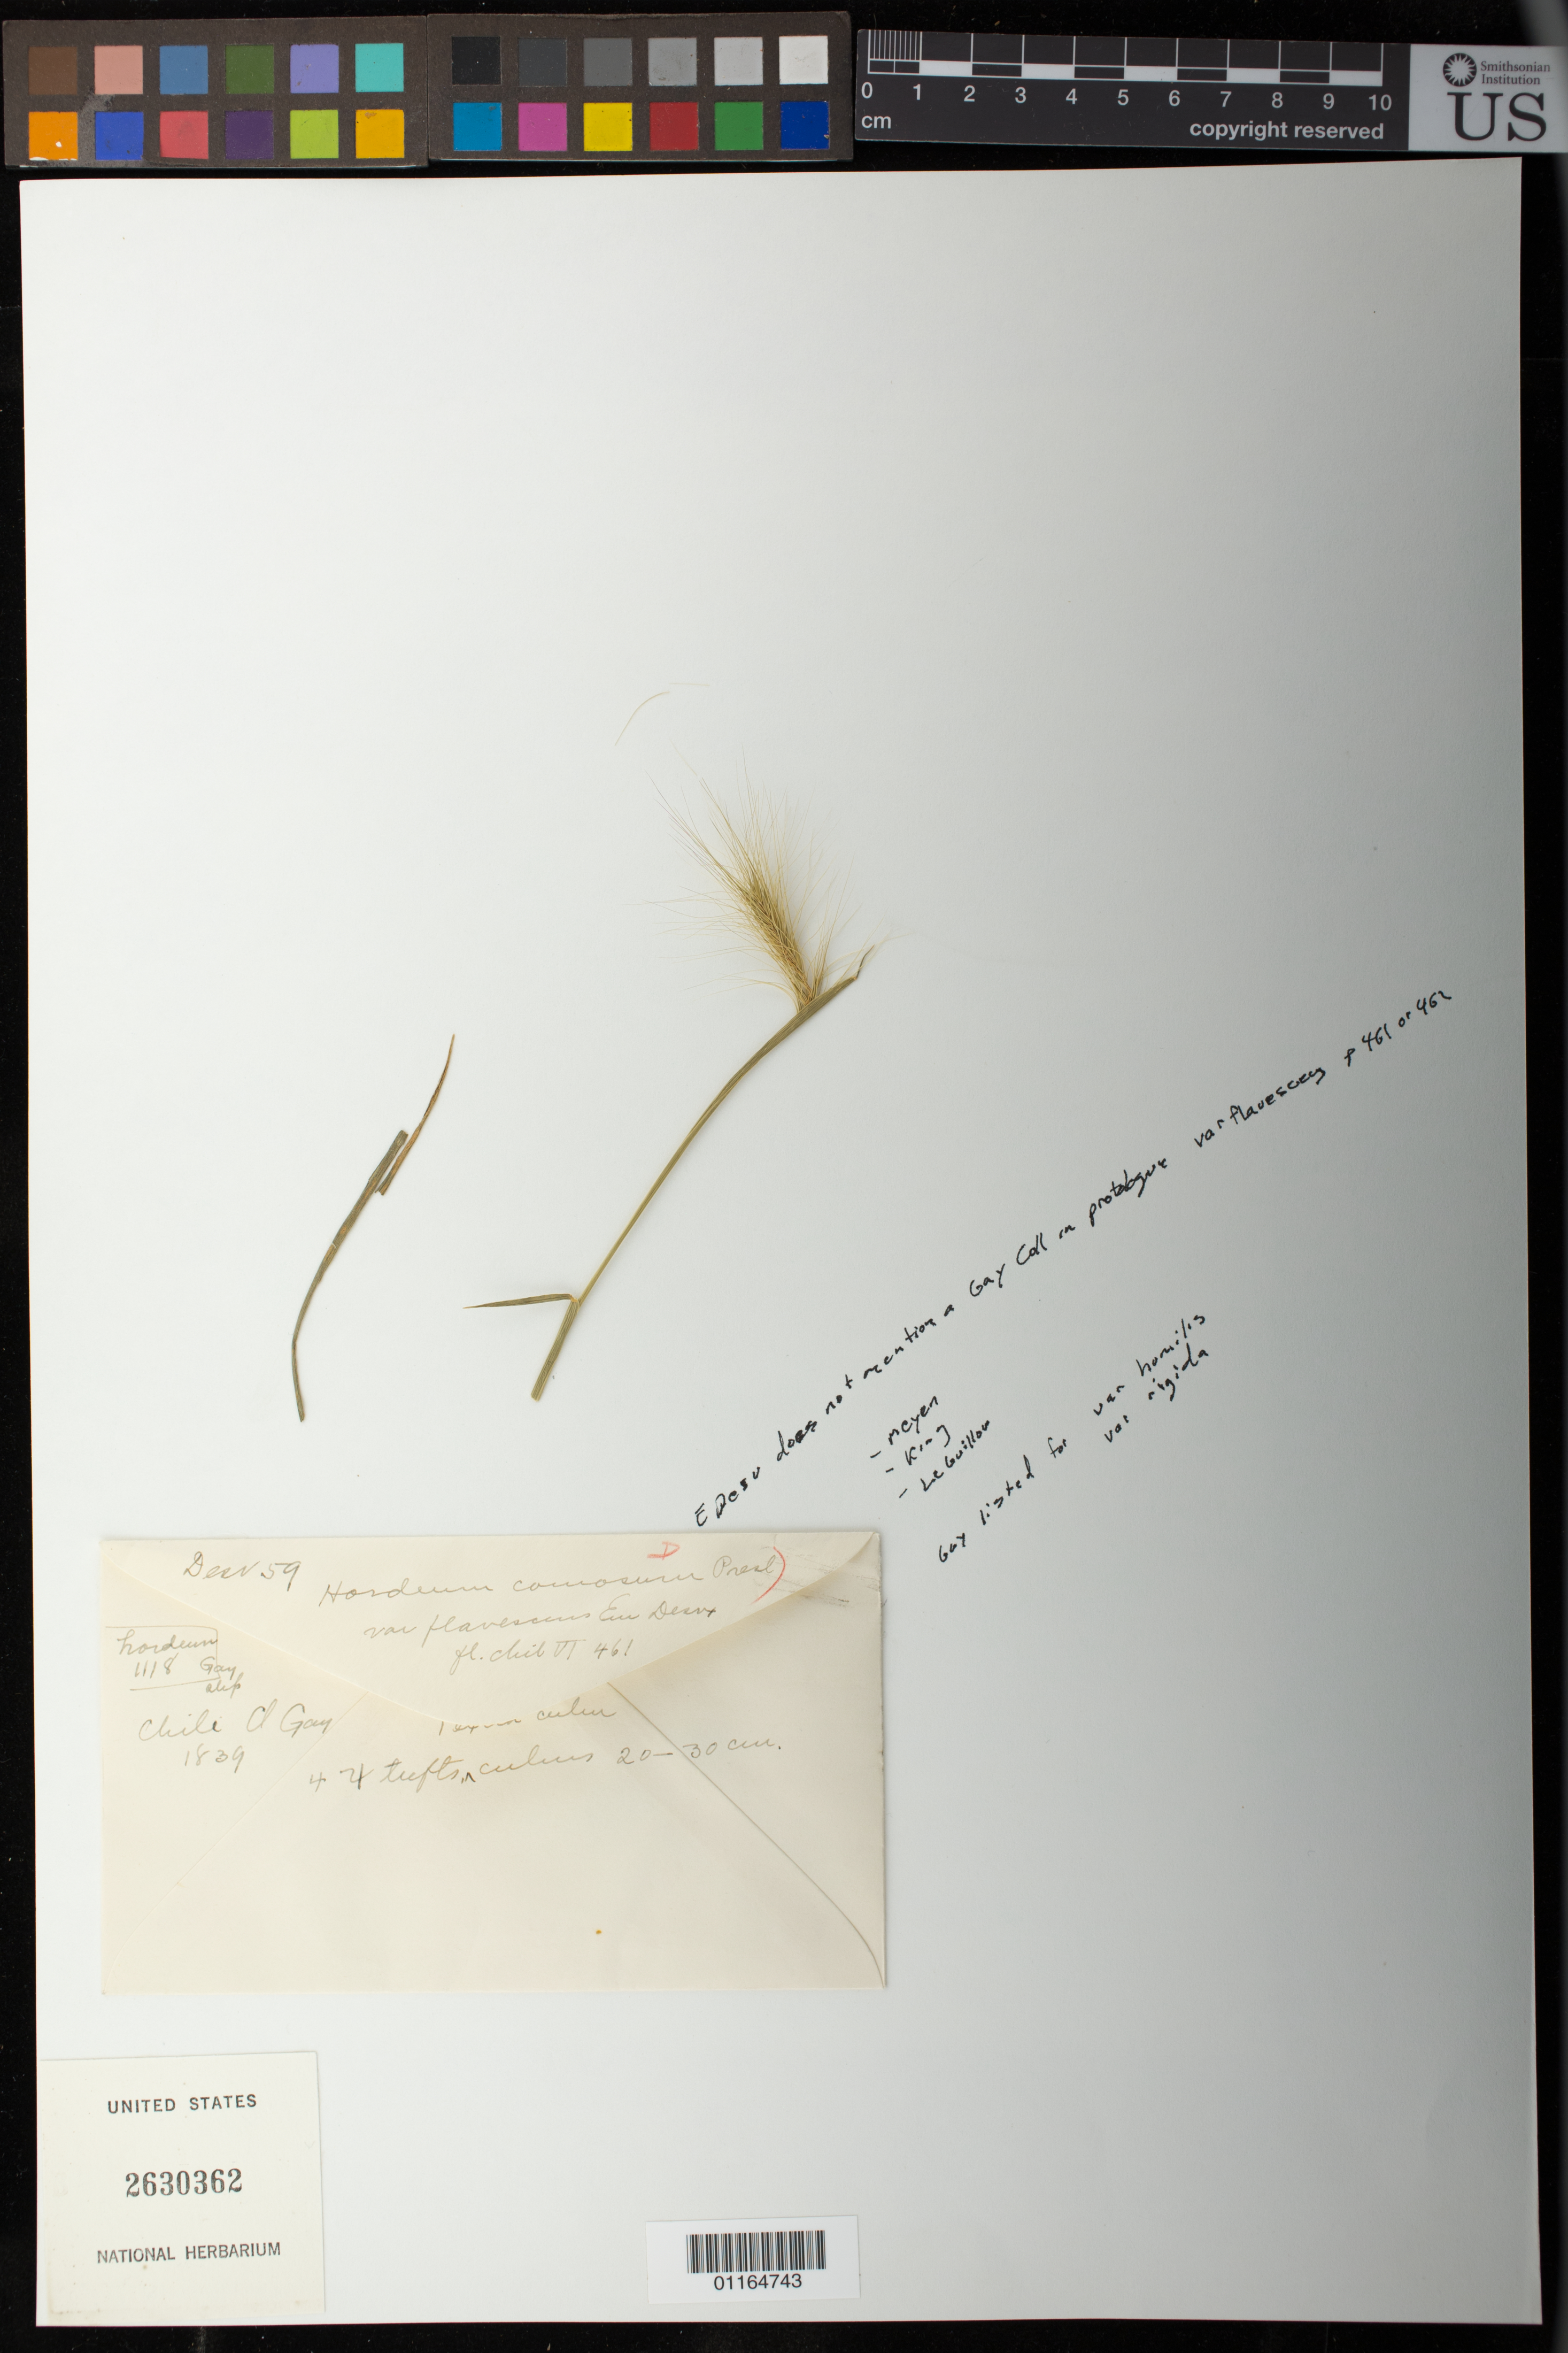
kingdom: Plantae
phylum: Tracheophyta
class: Liliopsida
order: Poales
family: Poaceae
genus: Hordeum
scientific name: Hordeum comosum var. flavescens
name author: É. Desv.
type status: Possible Type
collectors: C. Gay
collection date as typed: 1839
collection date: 1839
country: Chile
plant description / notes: Fragmentary material of type (?) specimen ex herb. unknown (herb. Presl?). Dubiously a type but possibly original material; protologue does not cite a Gay collection for this taxon, but Gay collections are cited for several other taxa in same reference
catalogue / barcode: US 2630362